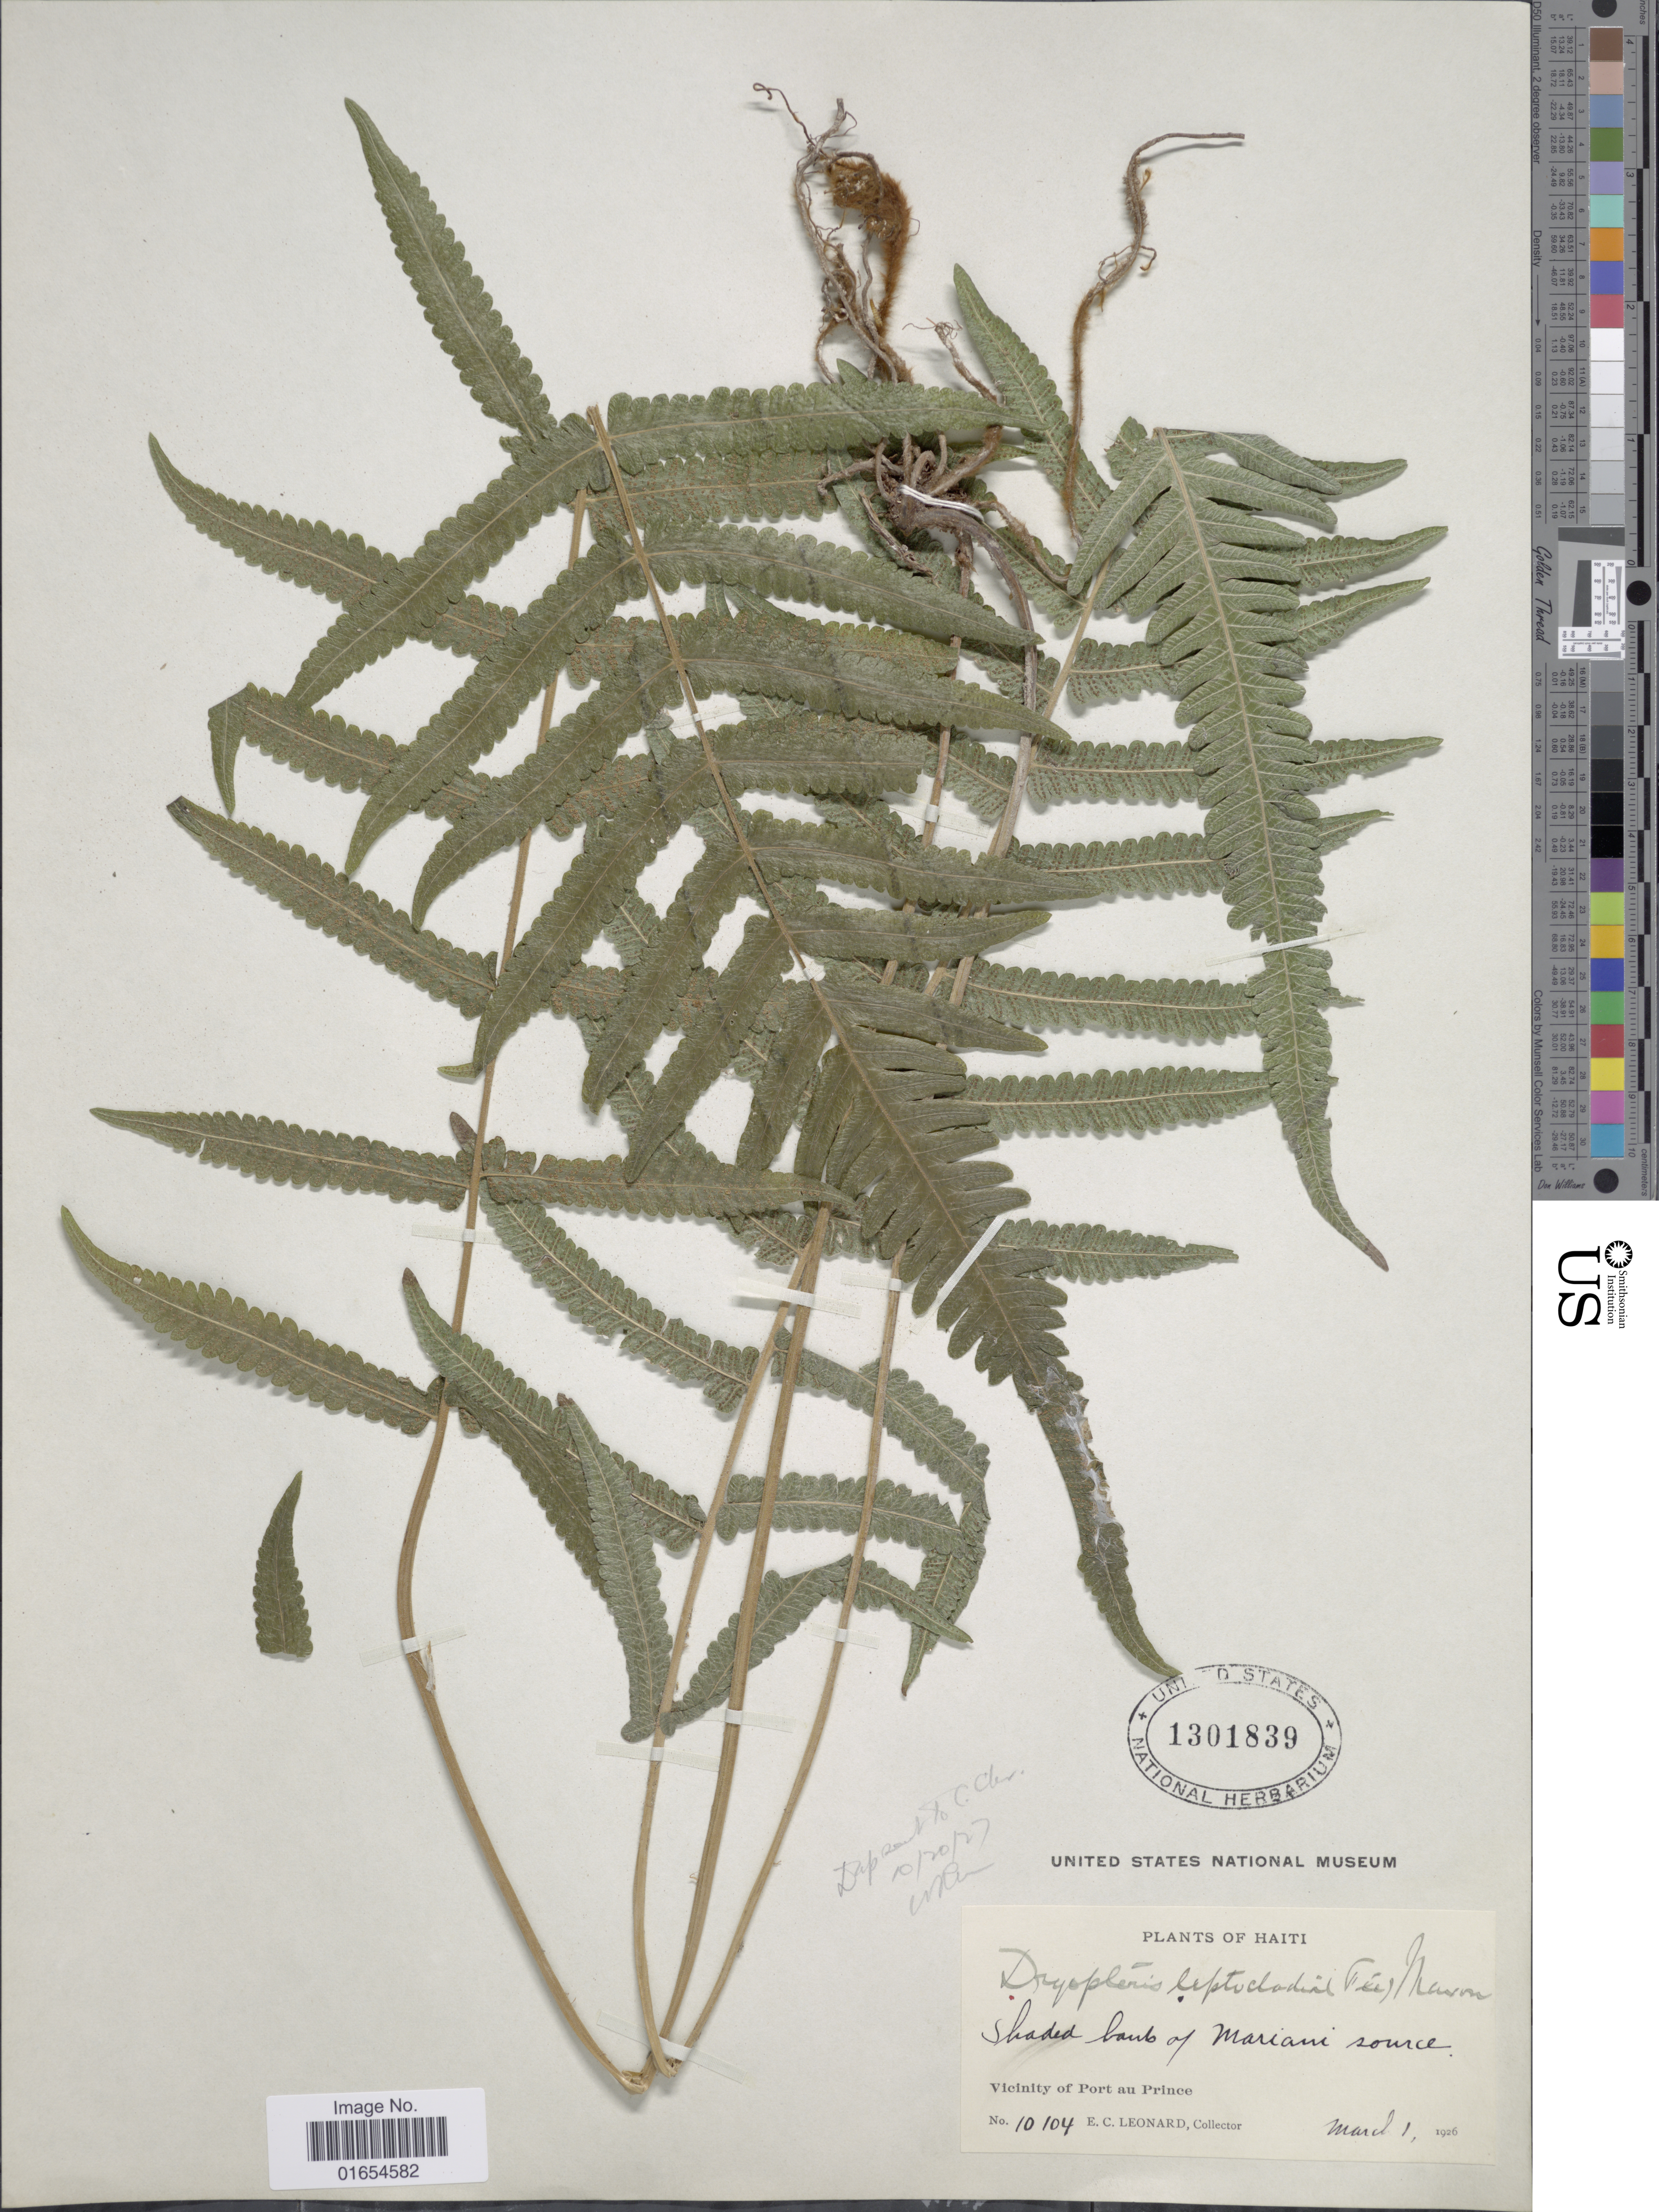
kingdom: Plantae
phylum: Tracheophyta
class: Polypodiopsida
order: Polypodiales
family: Thelypteridaceae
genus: Goniopteris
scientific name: Goniopteris leptocladia (Fée) comb. nov., ined 2015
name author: (Fée)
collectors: E. C. Leonard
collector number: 10104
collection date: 1926-03-01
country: Haiti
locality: Shaded bank of Mariani source, vicinity of Port au Prince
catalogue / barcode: US 1301839